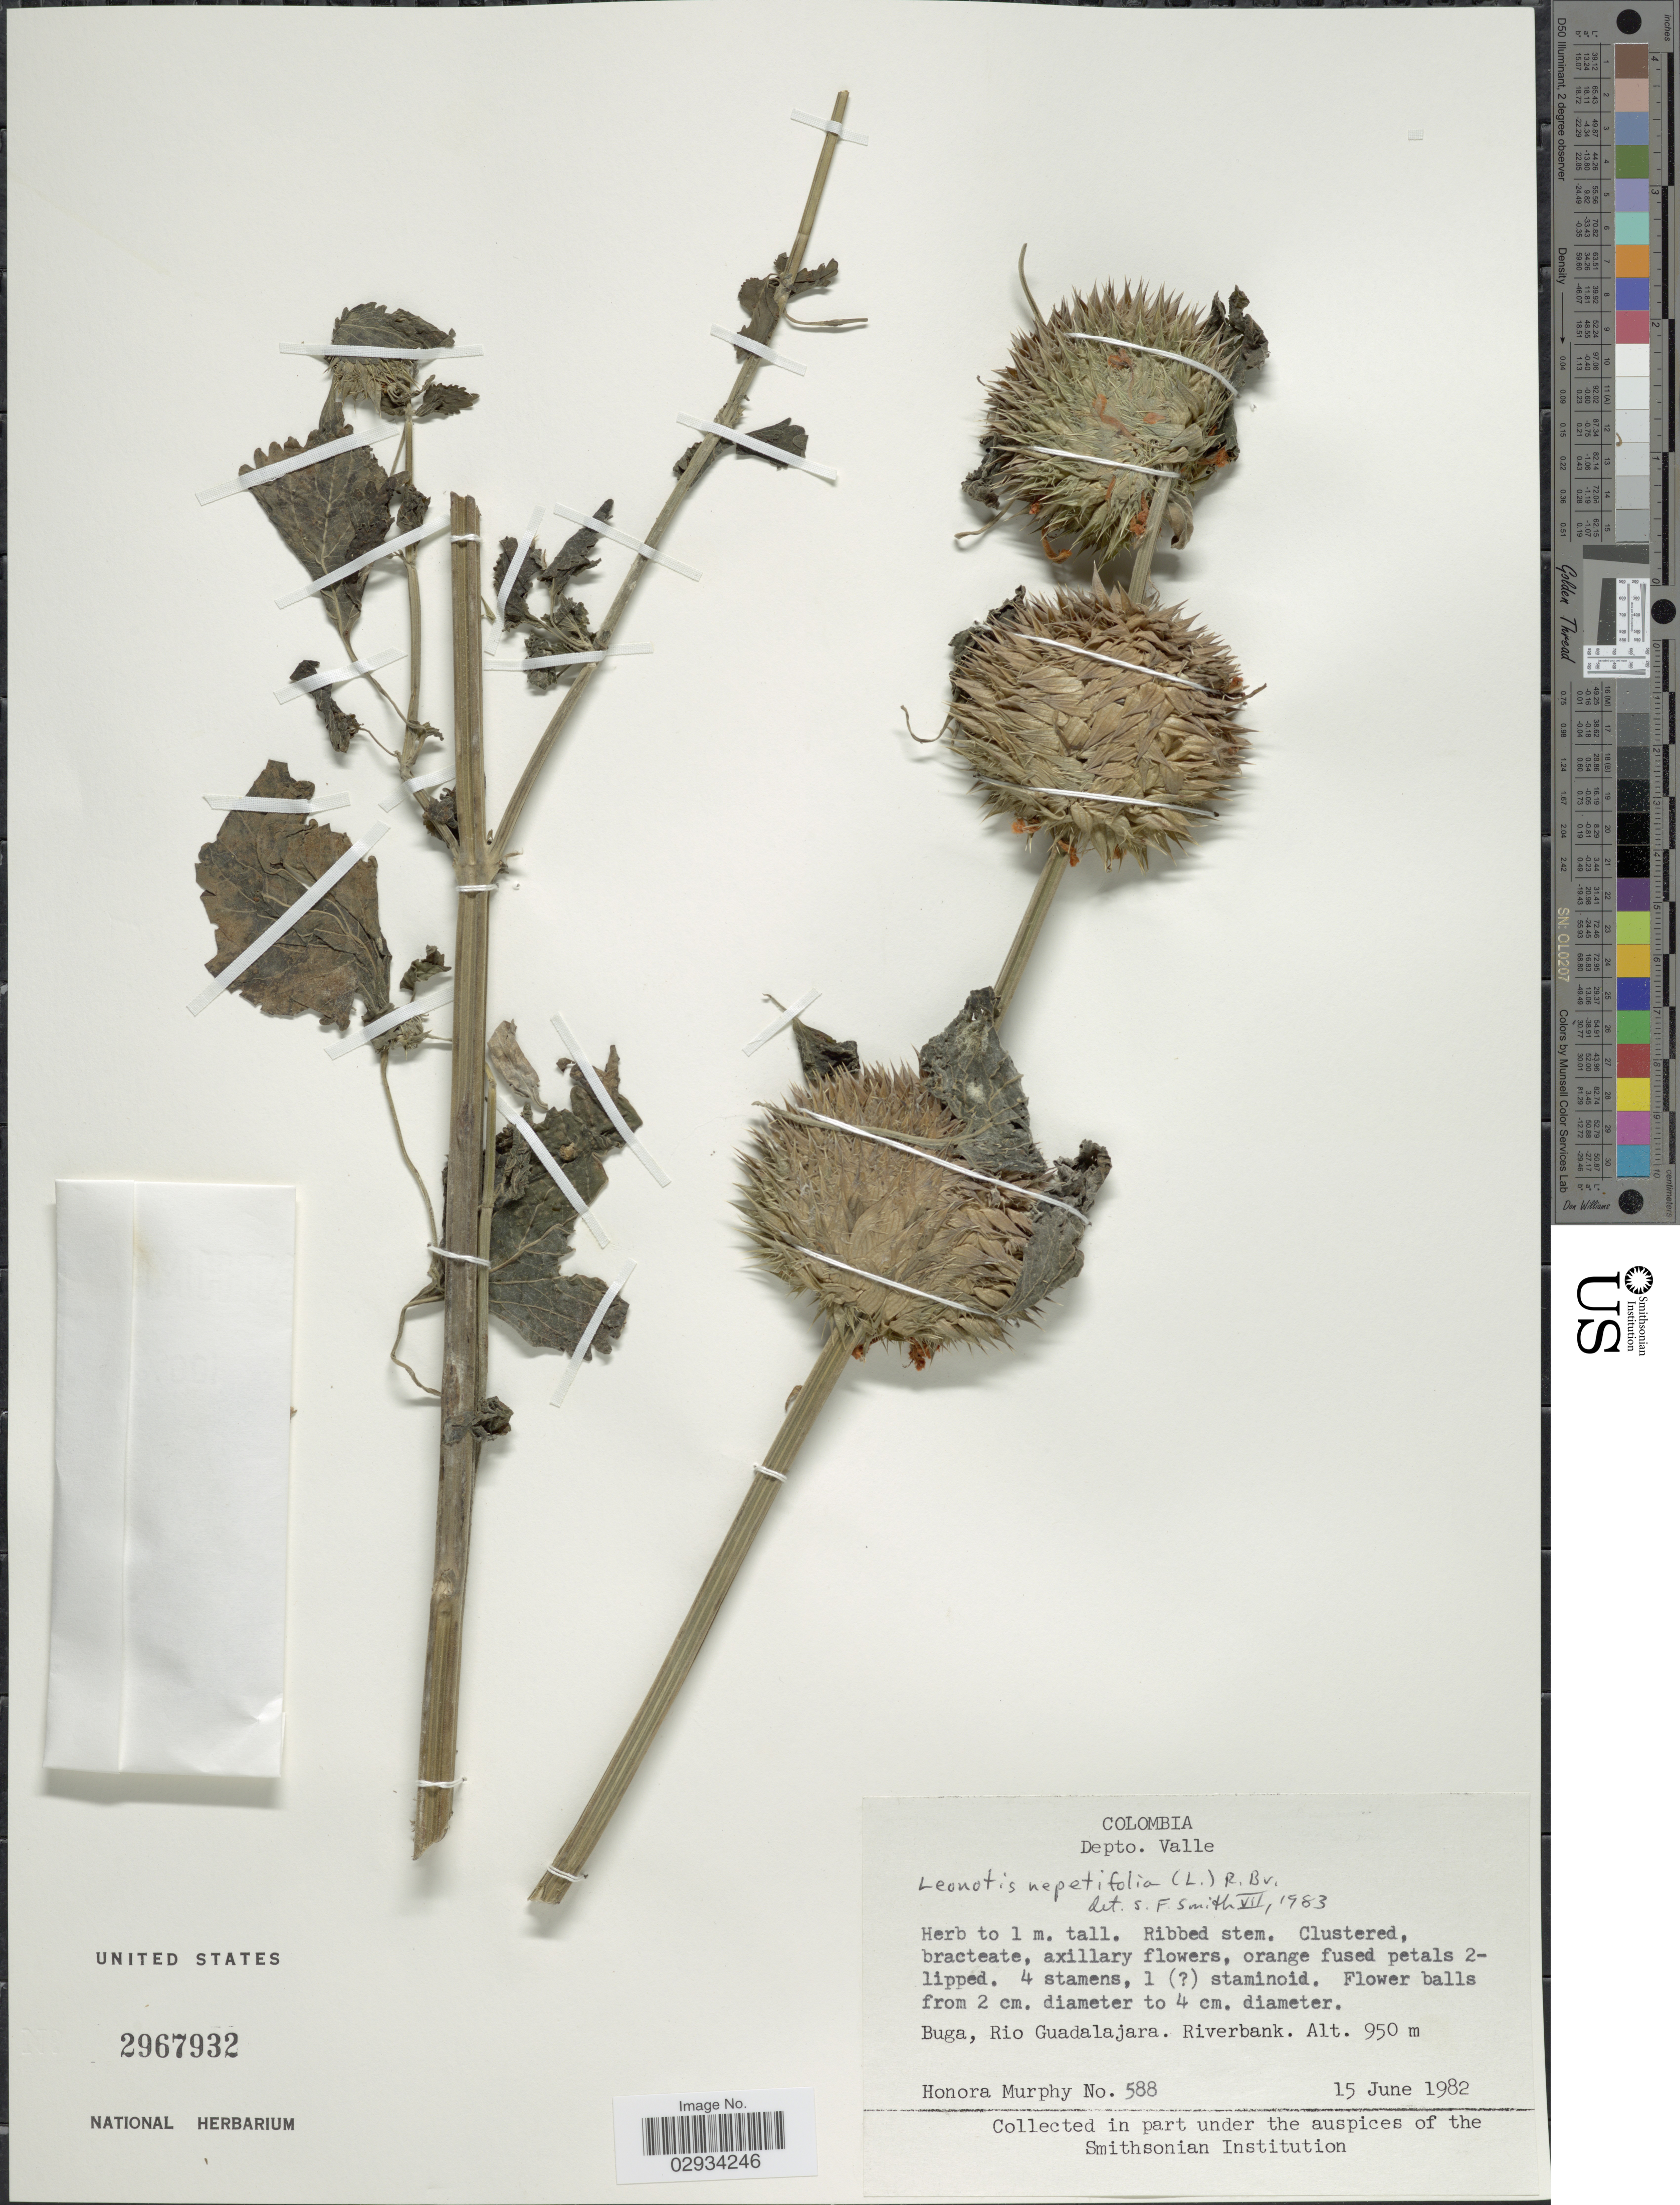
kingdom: Plantae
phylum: Tracheophyta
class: Magnoliopsida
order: Lamiales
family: Lamiaceae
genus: Leonotis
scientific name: Leonotis nepetifolia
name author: (L.) R. Br.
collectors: H. Murphy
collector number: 588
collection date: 1982-06-15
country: Colombia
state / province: Valle del Cauca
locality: Depto. Valle. Buga, Rio Guadalajara. Riverbank.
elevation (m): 950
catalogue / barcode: US 2967932